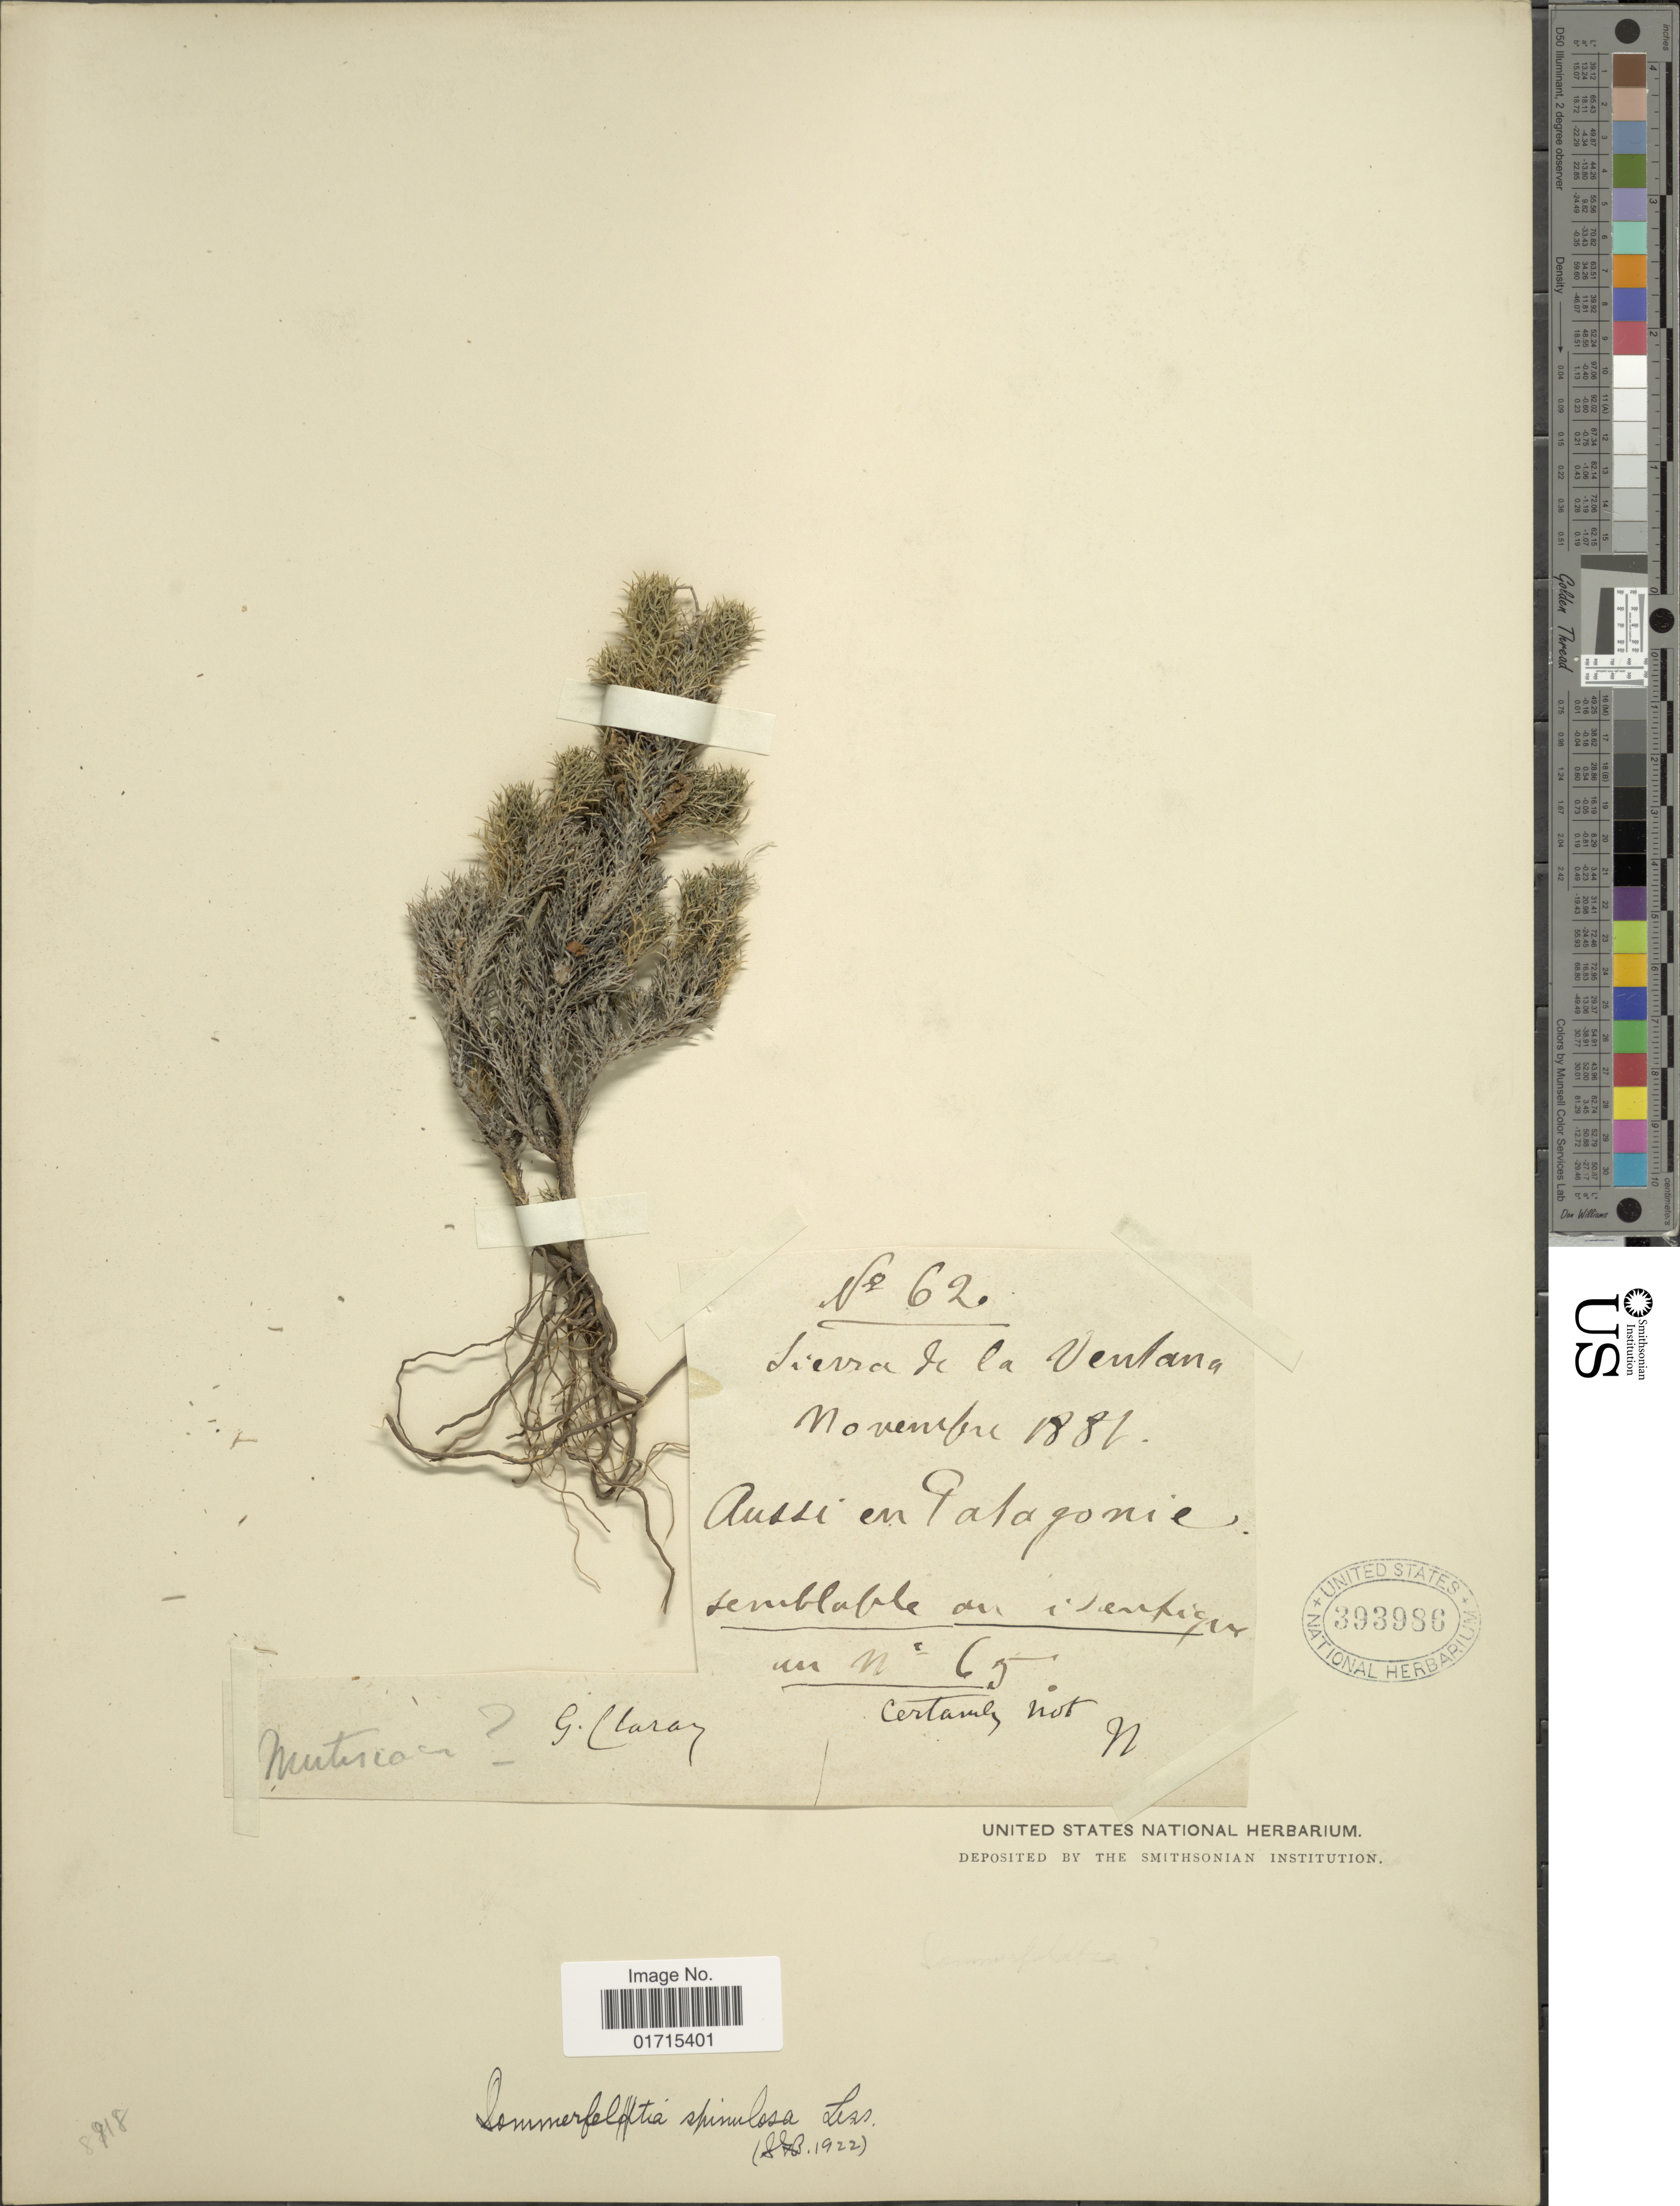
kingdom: Plantae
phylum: Tracheophyta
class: Magnoliopsida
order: Asterales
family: Asteraceae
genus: Sommerfeltia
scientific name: Sommerfeltia spinulosa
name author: (Spreng.) Less.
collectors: G. Claraz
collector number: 62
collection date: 1881-11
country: Argentina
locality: Sierra de la Ventana. Aussi en patagonie.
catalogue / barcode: US 393986